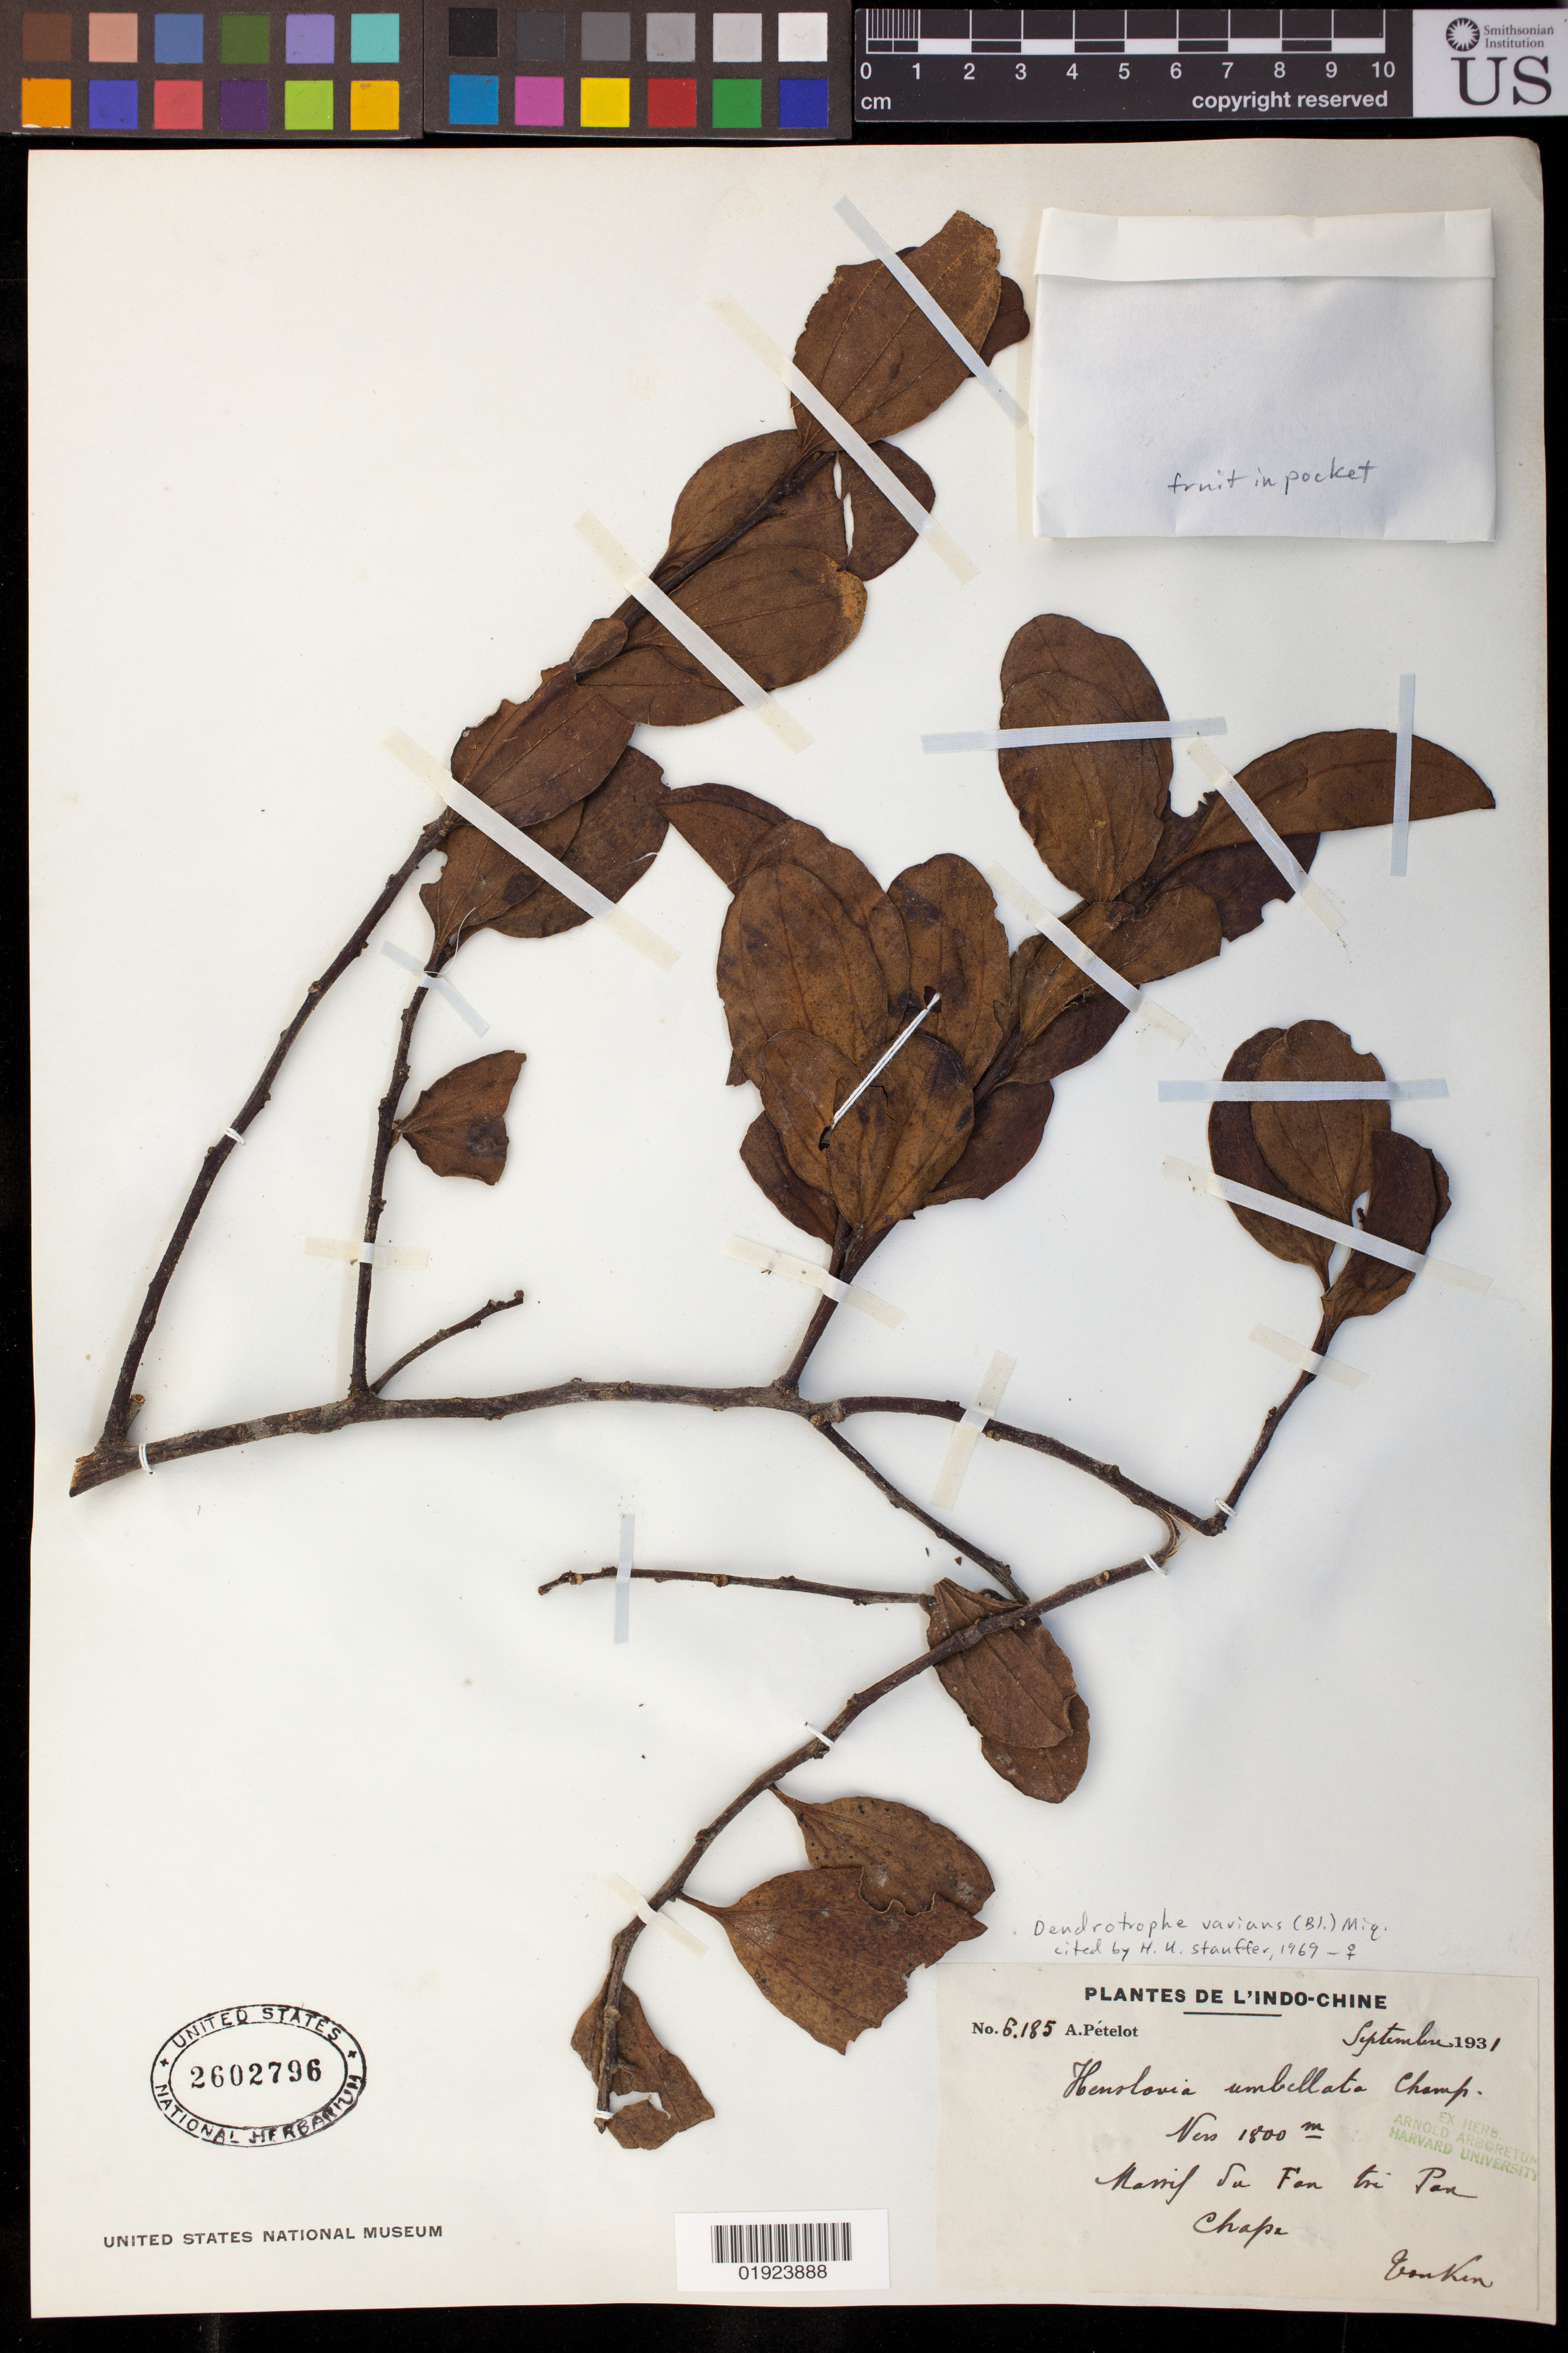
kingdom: Plantae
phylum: Tracheophyta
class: Magnoliopsida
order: Santalales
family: Amphorogynaceae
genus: Dendrotrophe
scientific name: Dendrotrophe varians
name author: (Blume) Miq.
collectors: A. Petelot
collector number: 6185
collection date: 1931-09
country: Vietnam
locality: Manif du Fan tri Pan Chapa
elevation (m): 1800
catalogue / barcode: US 2602796